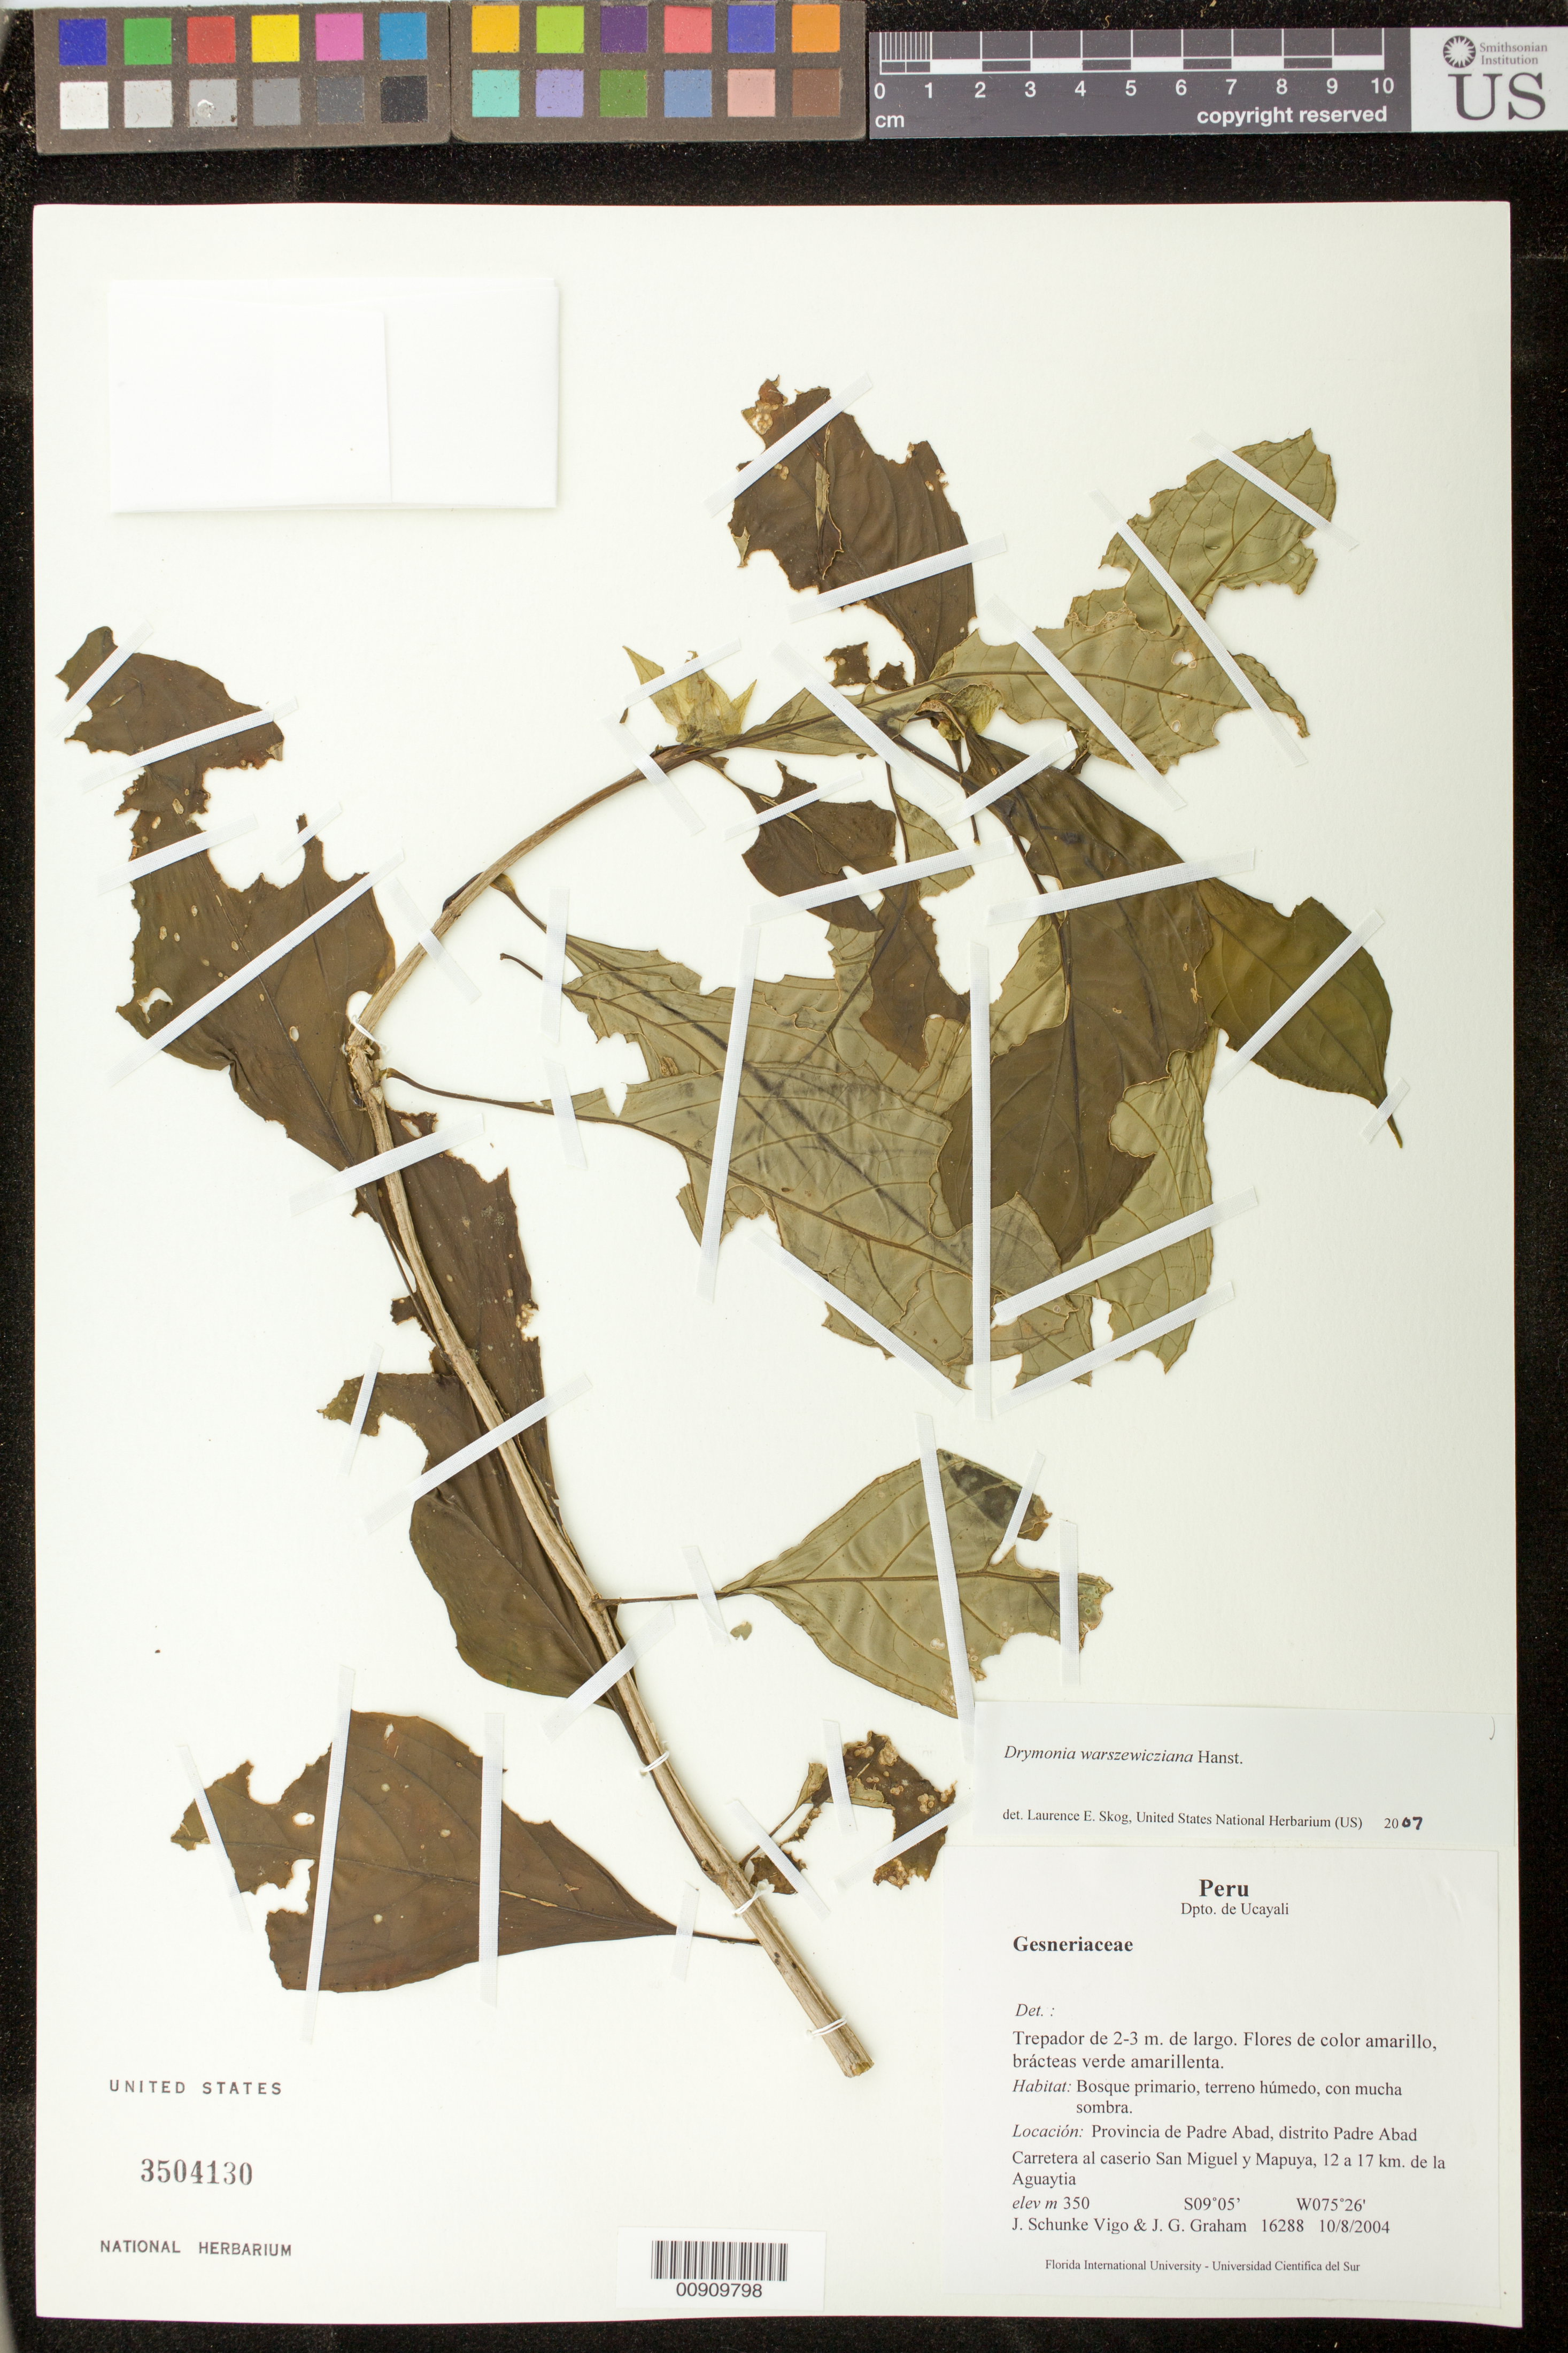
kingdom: Plantae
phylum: Tracheophyta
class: Magnoliopsida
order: Lamiales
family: Gesneriaceae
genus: Drymonia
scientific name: Drymonia warszewicziana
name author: Hanst.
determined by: Skog, Laurence E.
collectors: J. Schunke Vigo & J. G. Graham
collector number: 16288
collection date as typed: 08 Oct 2004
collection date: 2004-10-08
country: Peru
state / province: Ucayali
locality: Provincia de Padre Abad, distrito Padre Abad. Carretera al caserio San Miguel y Mapuya, 12 a 17 km de la Aguaytia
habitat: Bosque primario, terreno húmedo, con mucha sombra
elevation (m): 350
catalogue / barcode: US 3504130